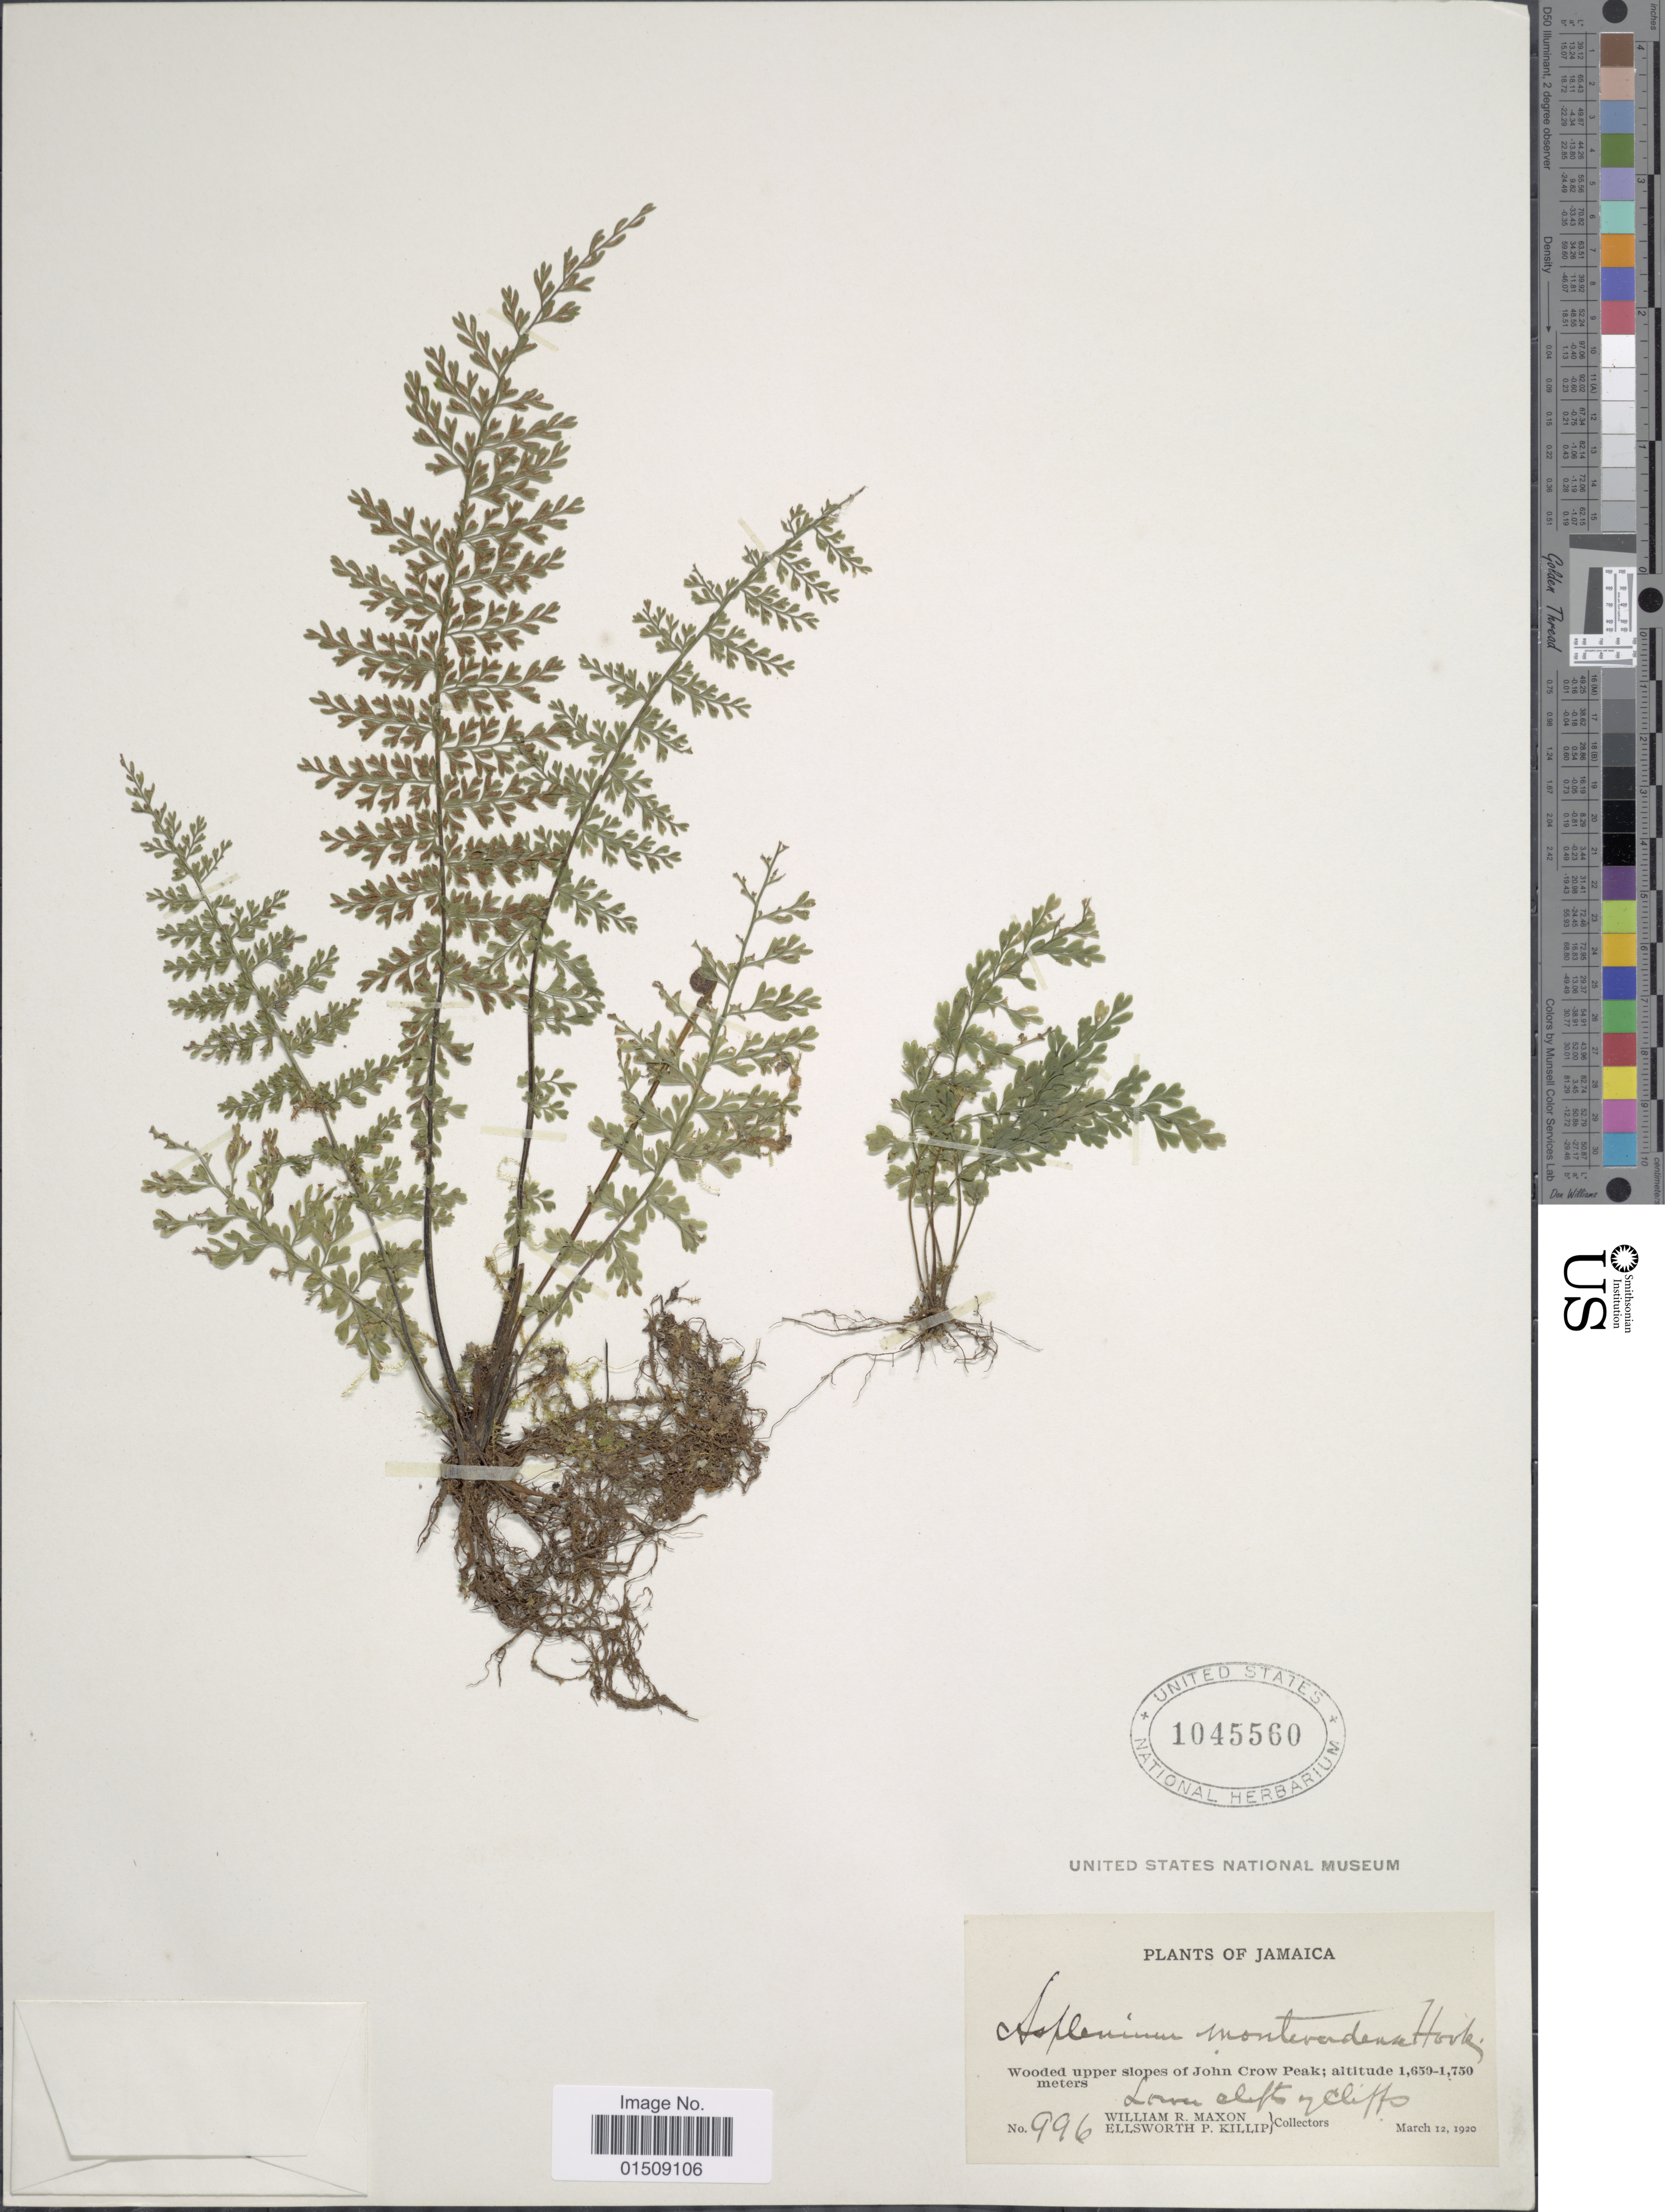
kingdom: Plantae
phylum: Tracheophyta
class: Polypodiopsida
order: Polypodiales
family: Aspleniaceae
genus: Asplenium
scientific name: Asplenium myriophyllum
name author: (Sw.) C. Presl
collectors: W. R. Maxon & E. P. Killip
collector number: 996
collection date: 1920-03-12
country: Jamaica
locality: Wooded upper slopes of John Crow Peak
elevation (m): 1650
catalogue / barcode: US 1045560